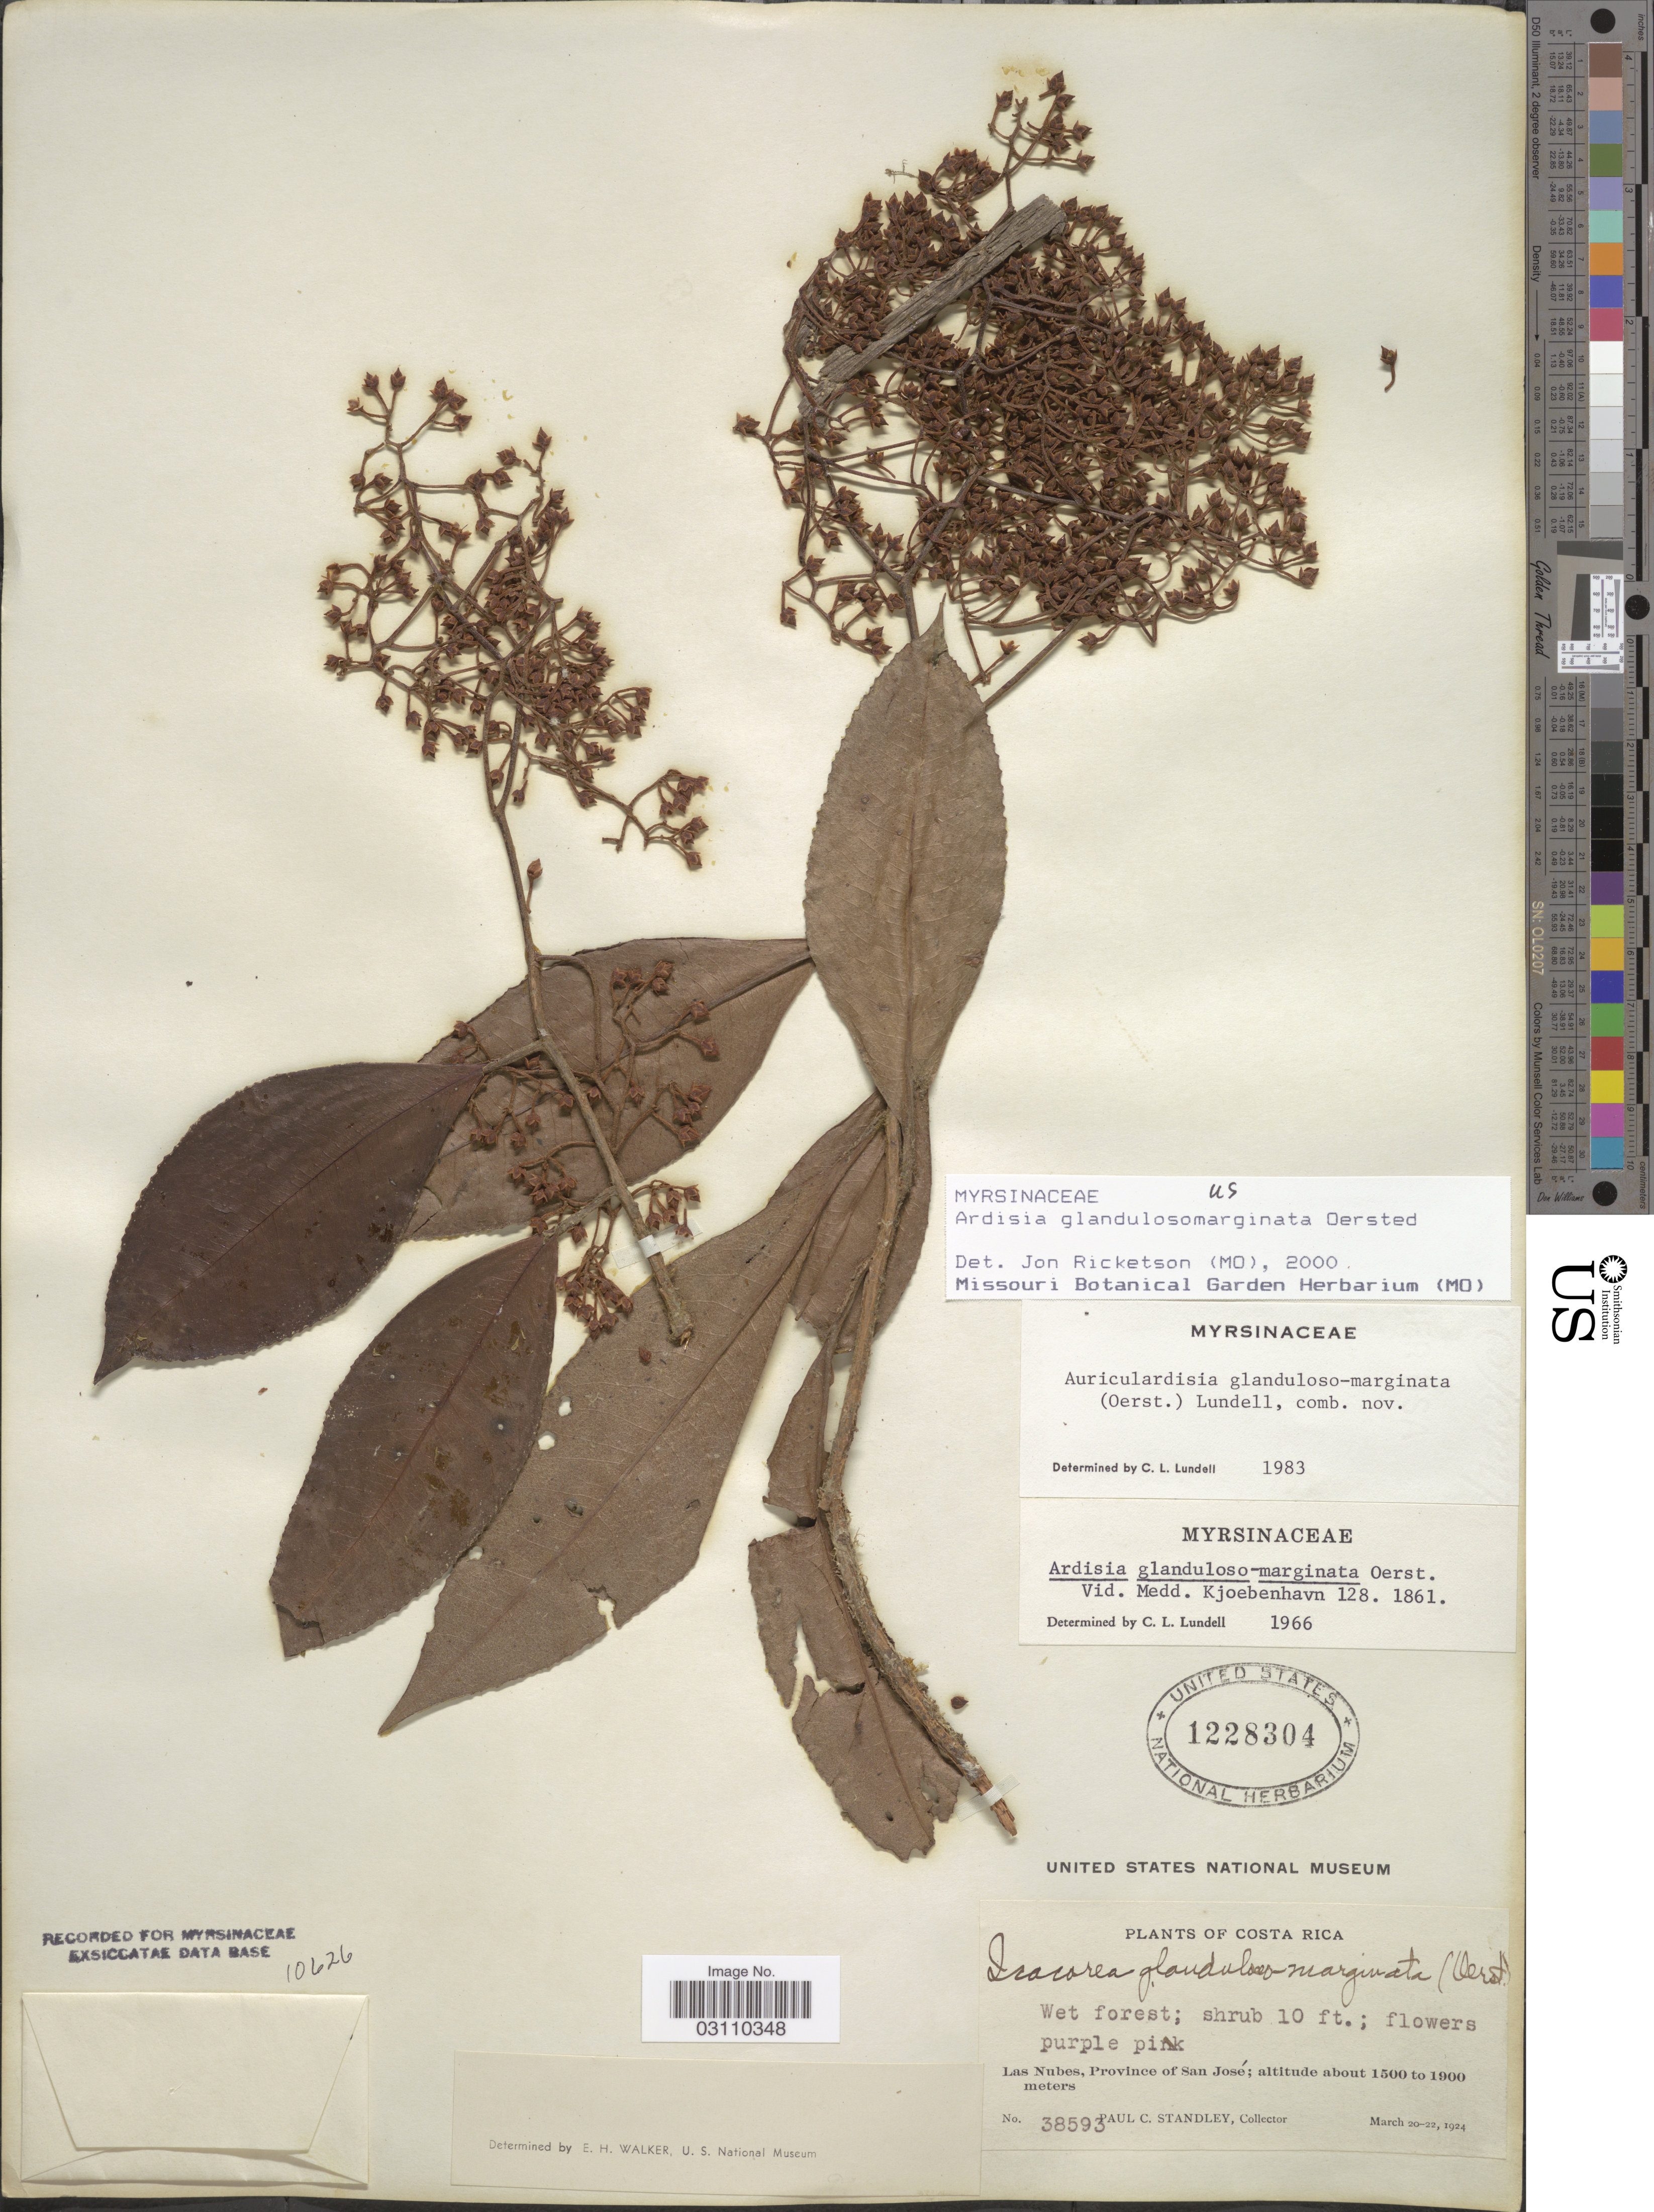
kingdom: Plantae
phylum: Tracheophyta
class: Magnoliopsida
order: Ericales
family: Primulaceae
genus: Ardisia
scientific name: Ardisia glandulosa-marginata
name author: Oerst.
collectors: P. C. Standley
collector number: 38593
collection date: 1924-03-20/1924-03-22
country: Costa Rica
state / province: San José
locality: Las Nubes.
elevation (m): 1500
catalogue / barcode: US 1228304